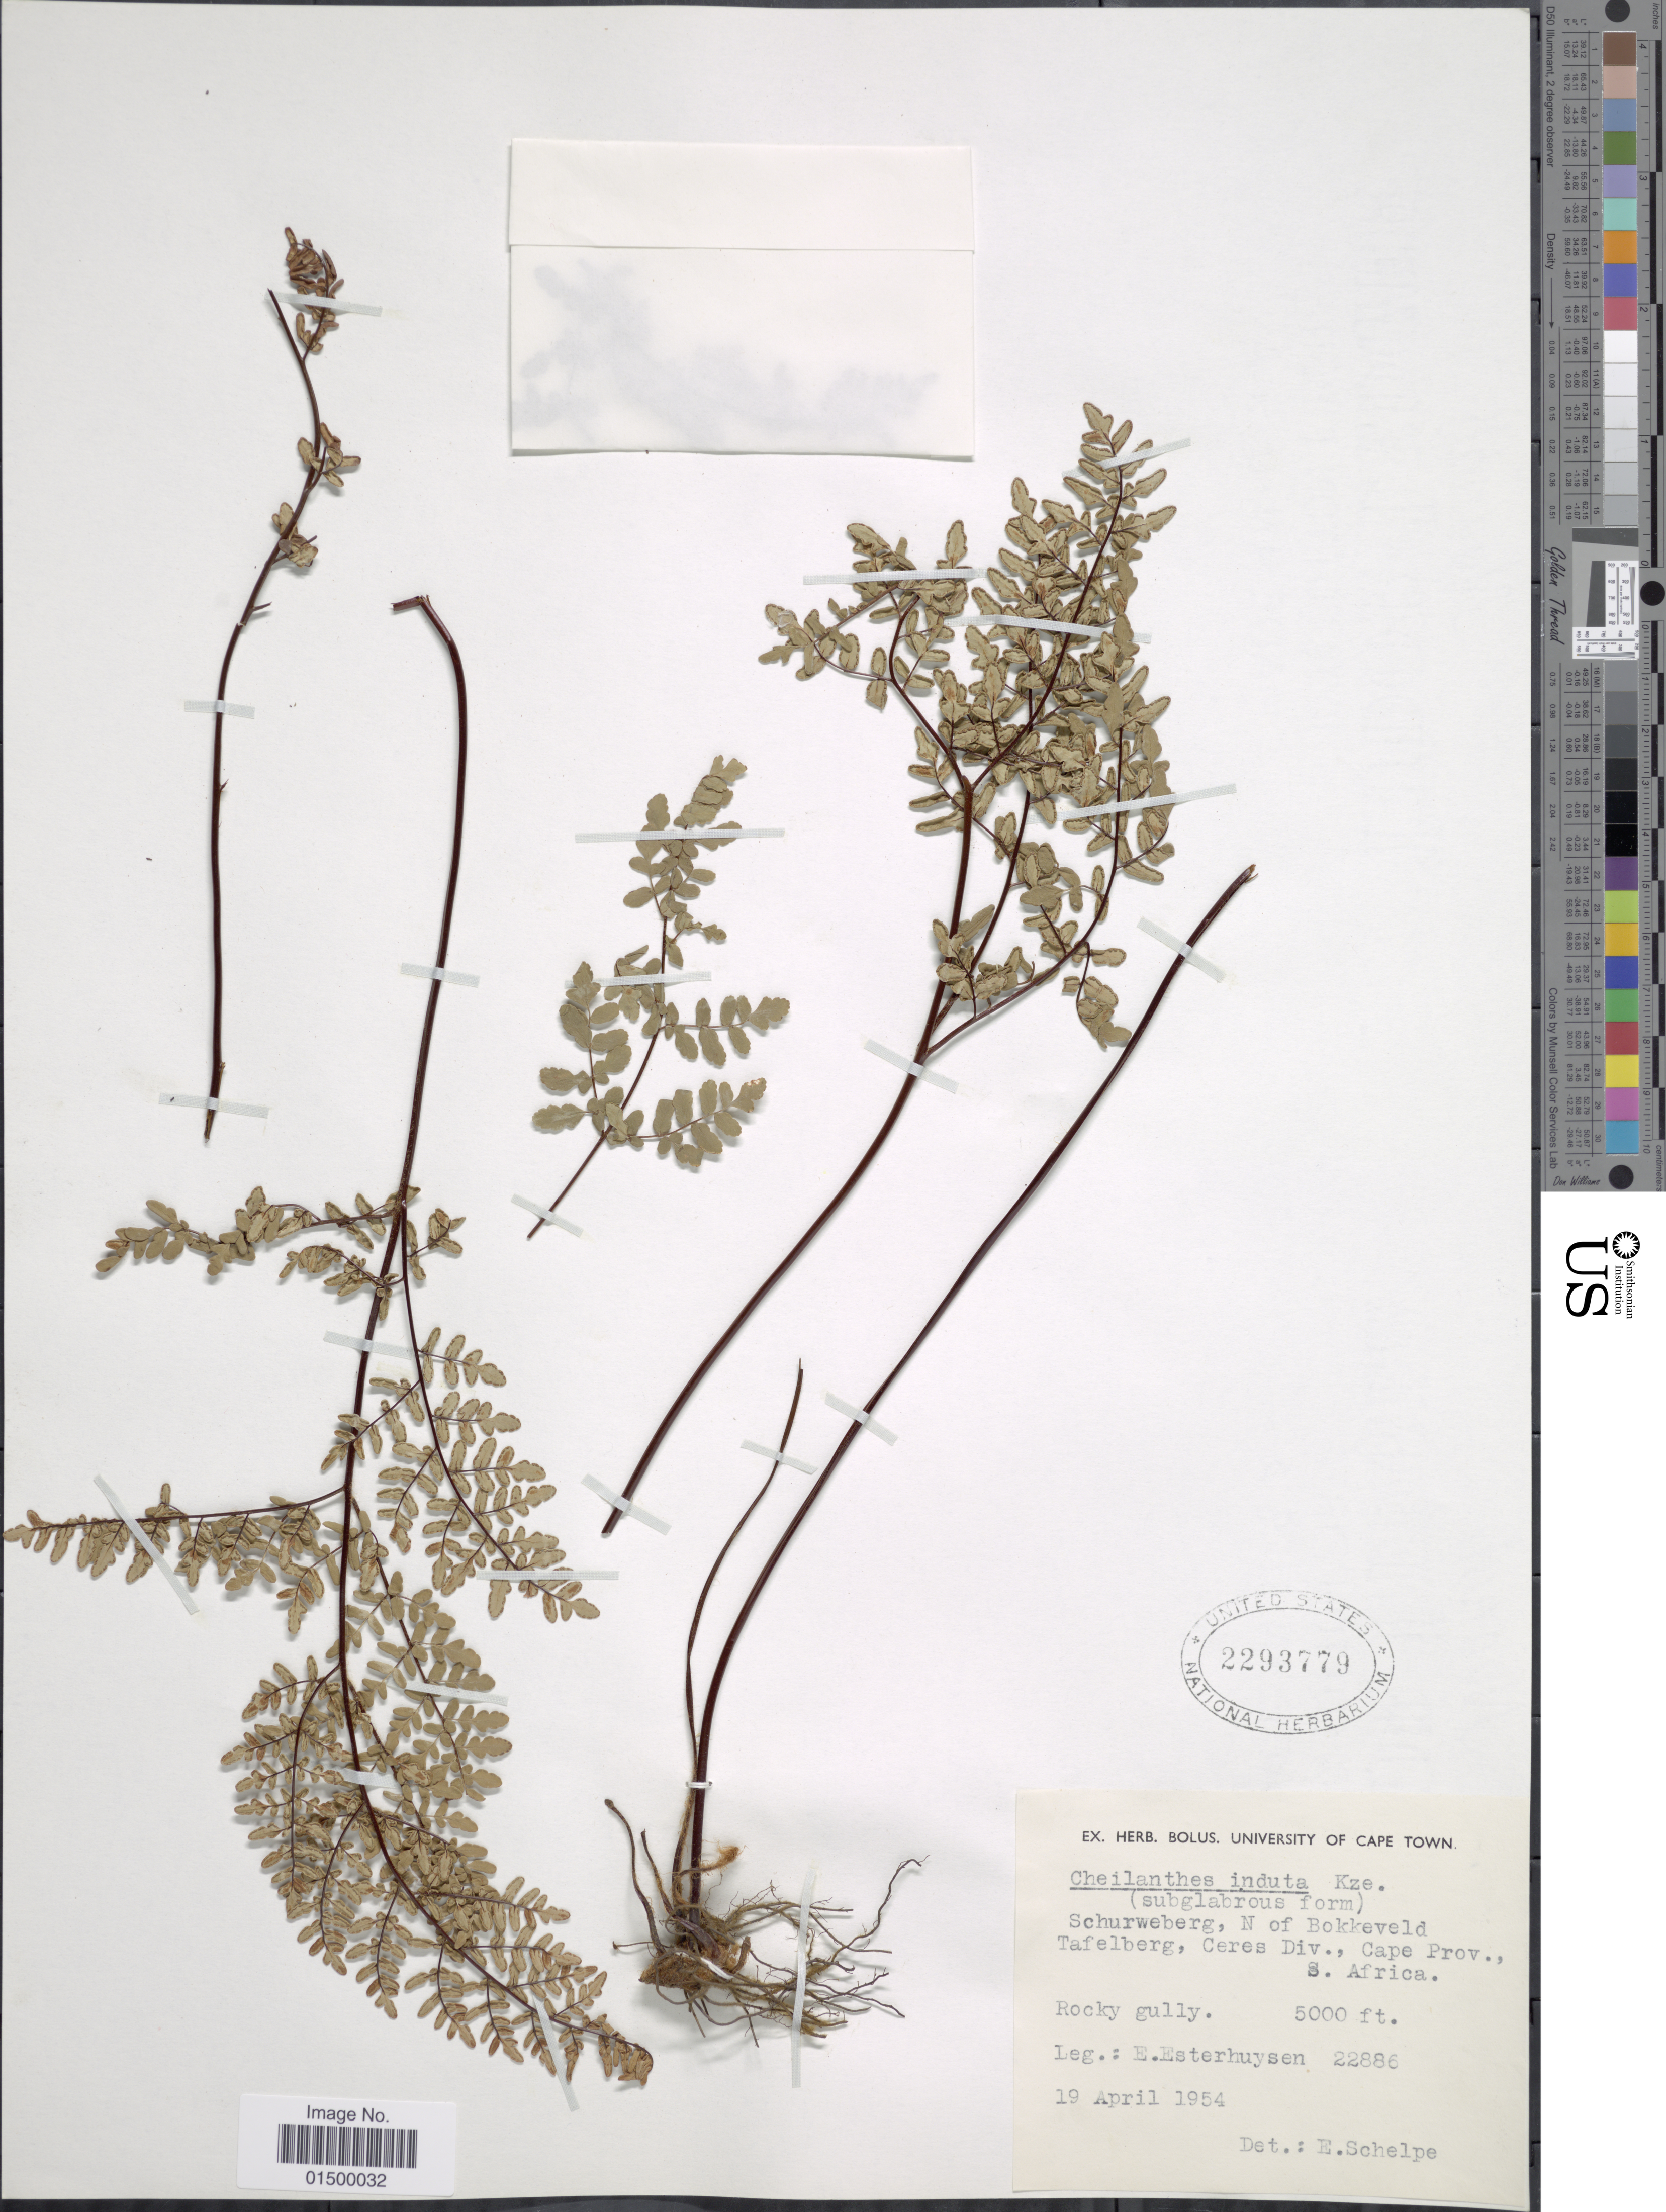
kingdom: Plantae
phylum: Tracheophyta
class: Polypodiopsida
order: Polypodiales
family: Pteridaceae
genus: Cheilanthes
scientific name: Cheilanthes sp.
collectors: E. E. Esterhuysen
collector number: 22886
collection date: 1954-04-19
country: South Africa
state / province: Western Cape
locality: Schurweberg, N of Bokkeveld. Tafelberg, Ceres Div., Cape Prov., S. Africa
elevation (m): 1524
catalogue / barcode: US 2293779